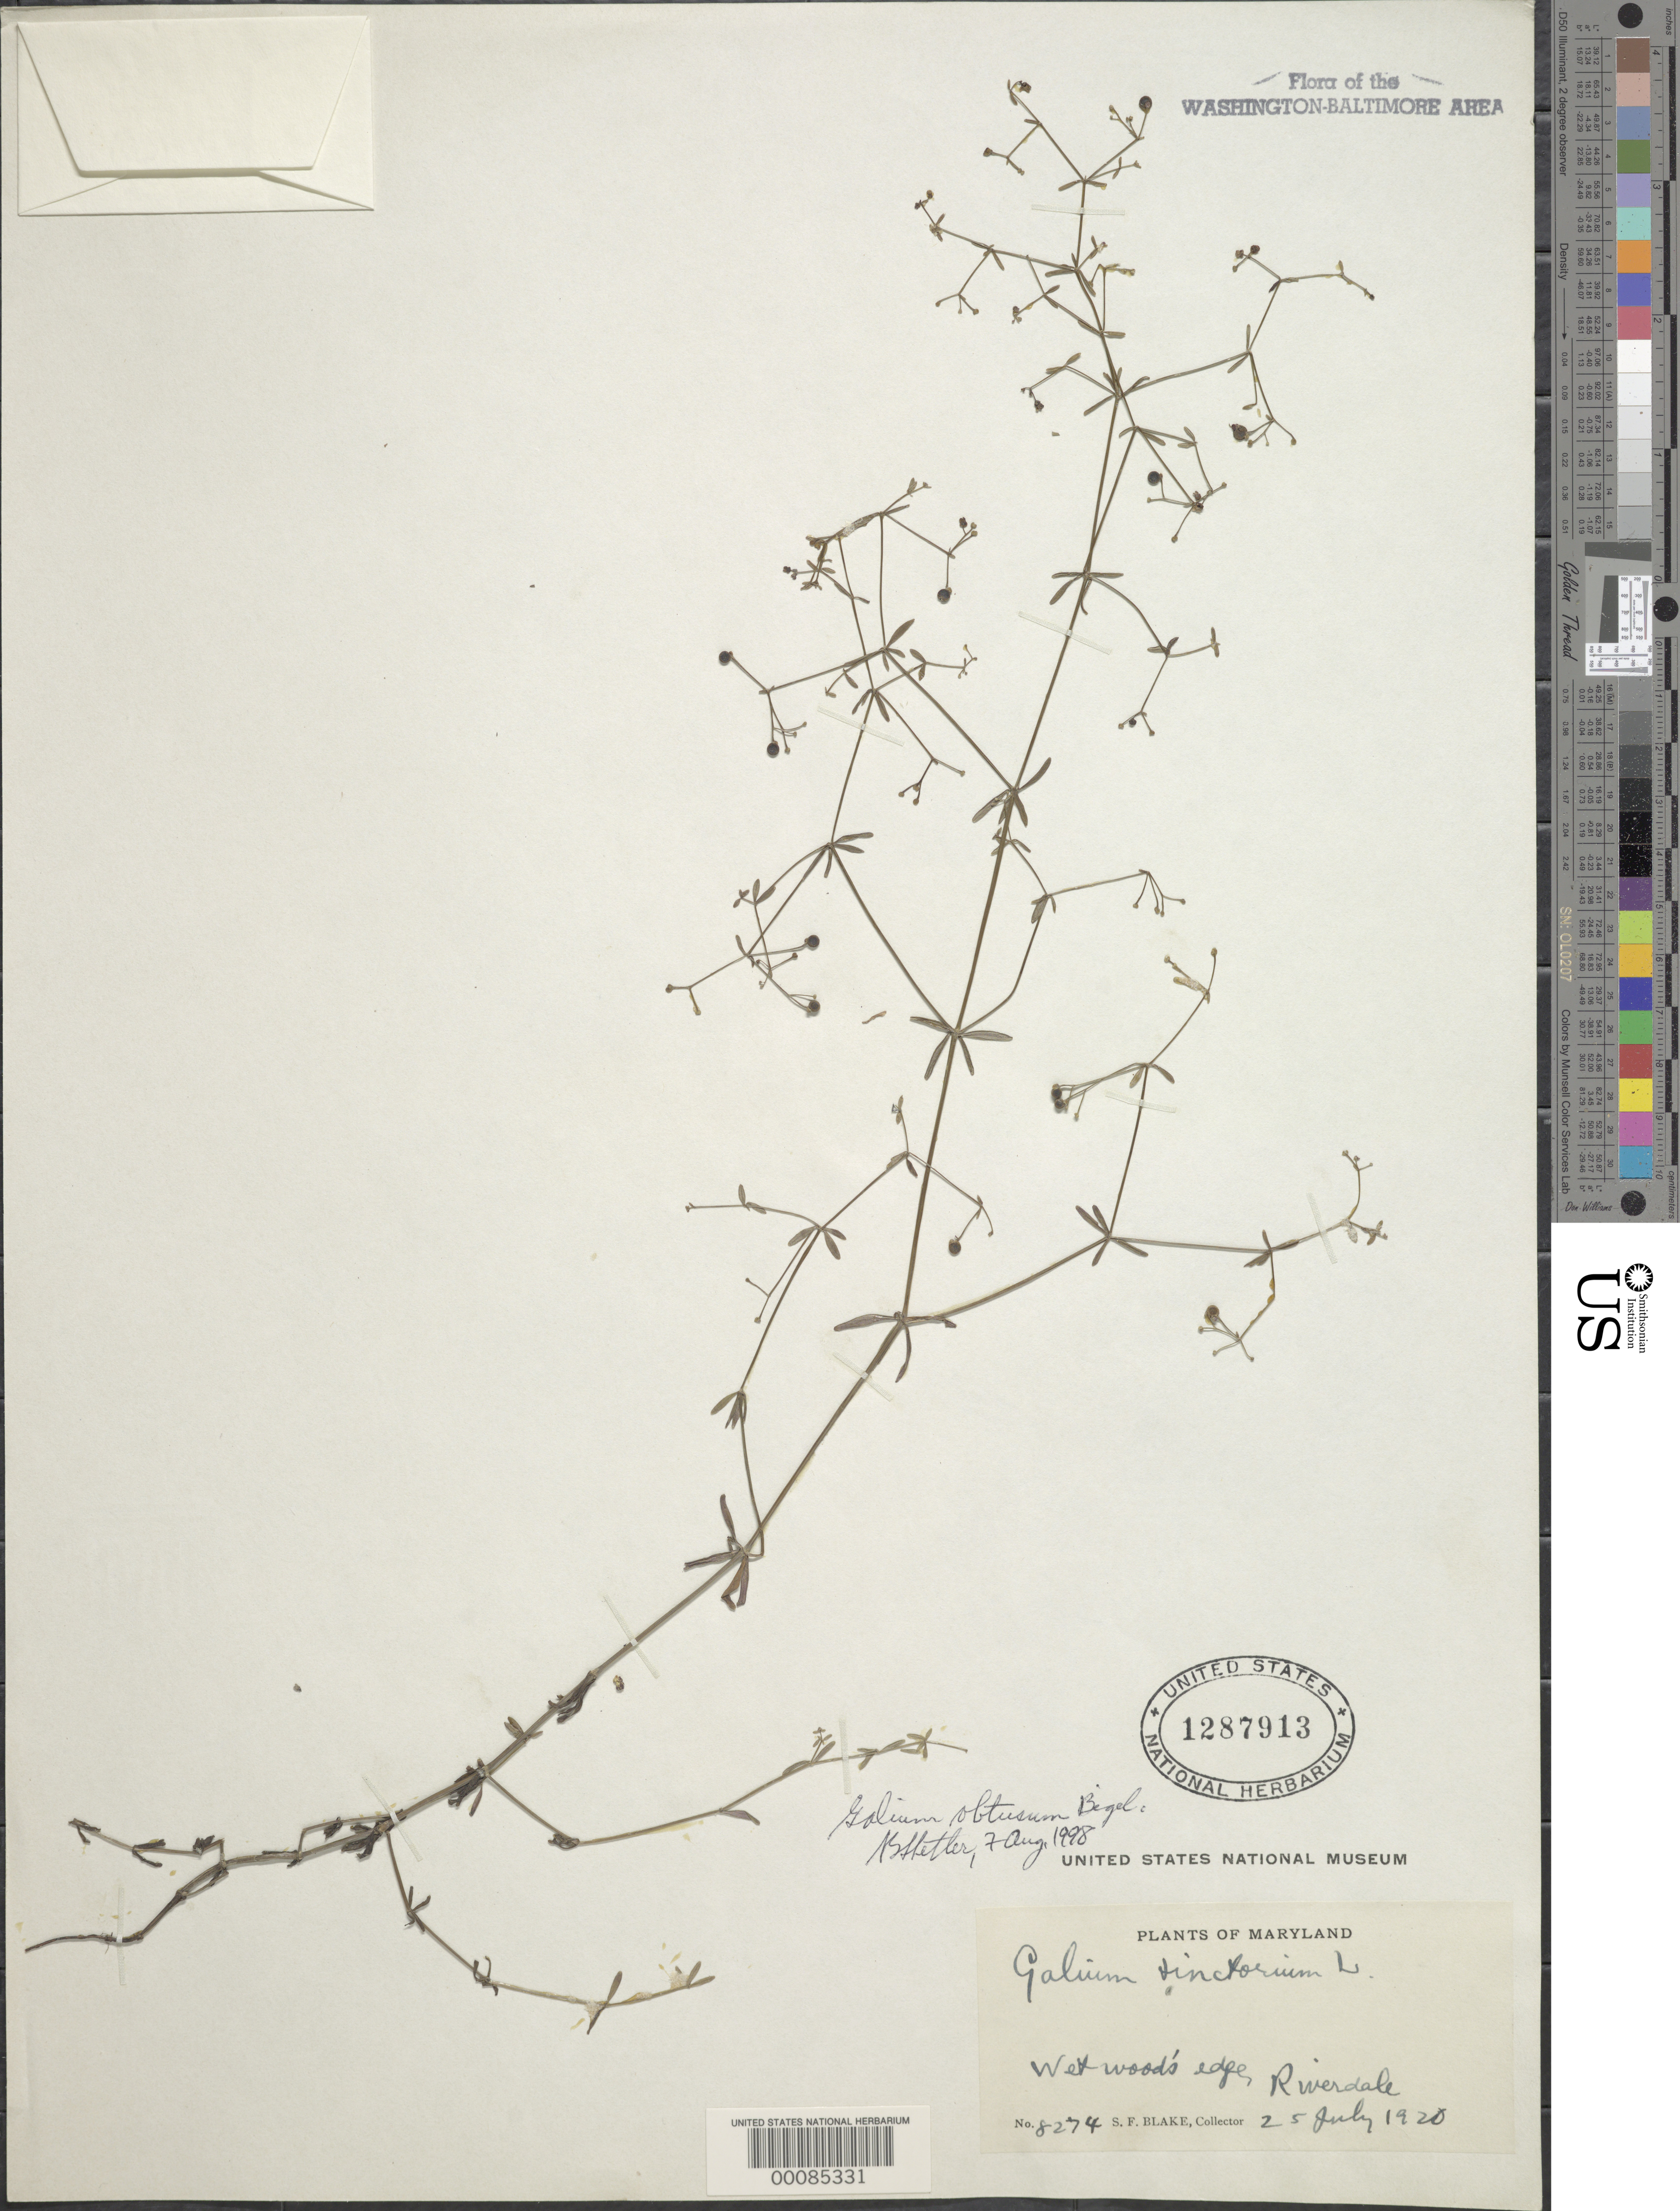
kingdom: Plantae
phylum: Tracheophyta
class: Magnoliopsida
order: Gentianales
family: Rubiaceae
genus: Galium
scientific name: Galium obtusum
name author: Bigelow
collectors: S. Blake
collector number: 8274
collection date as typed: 25 Jul 1920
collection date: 1920-07-25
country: United States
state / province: Maryland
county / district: Prince George's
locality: Riverdale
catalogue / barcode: US 1287913